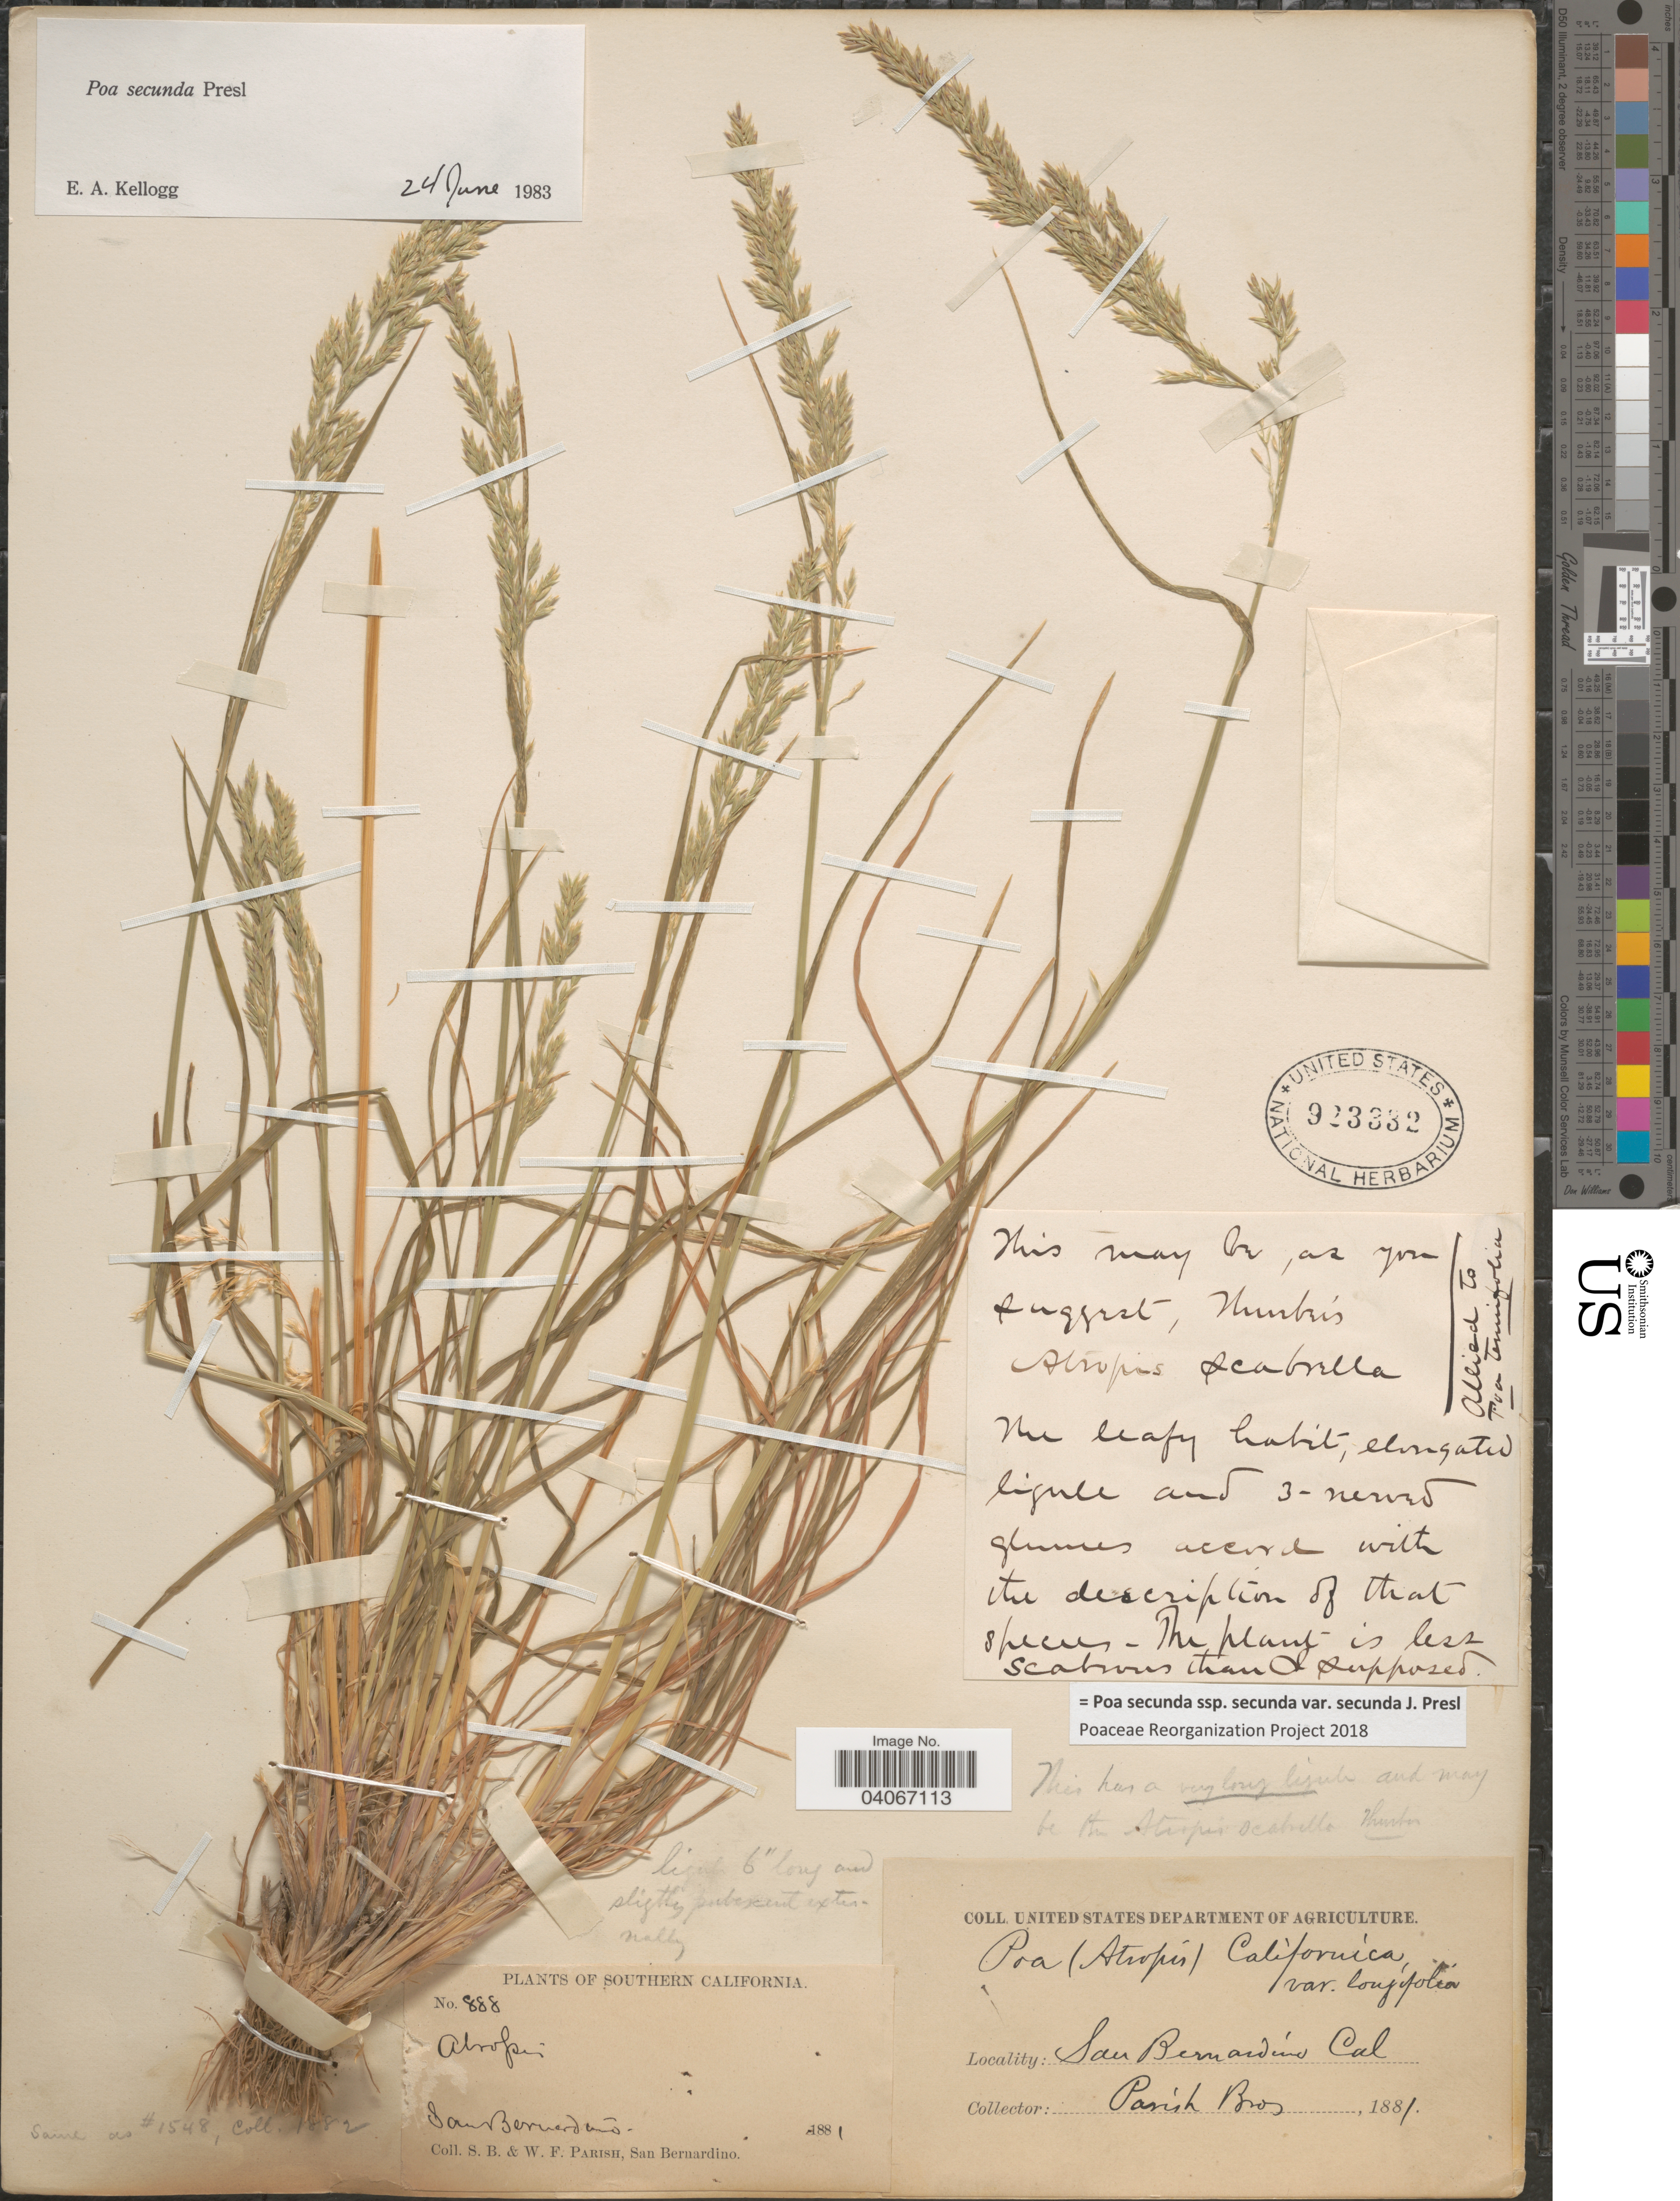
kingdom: Plantae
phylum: Tracheophyta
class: Liliopsida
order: Poales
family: Poaceae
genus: Poa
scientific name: Poa secunda subsp. secunda var. secunda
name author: J. Presl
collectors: S. B. Parish & W. F. Parish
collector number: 888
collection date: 1881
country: United States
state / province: California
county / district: San Bernardino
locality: Southern California. San Bernardino.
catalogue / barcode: US 923332